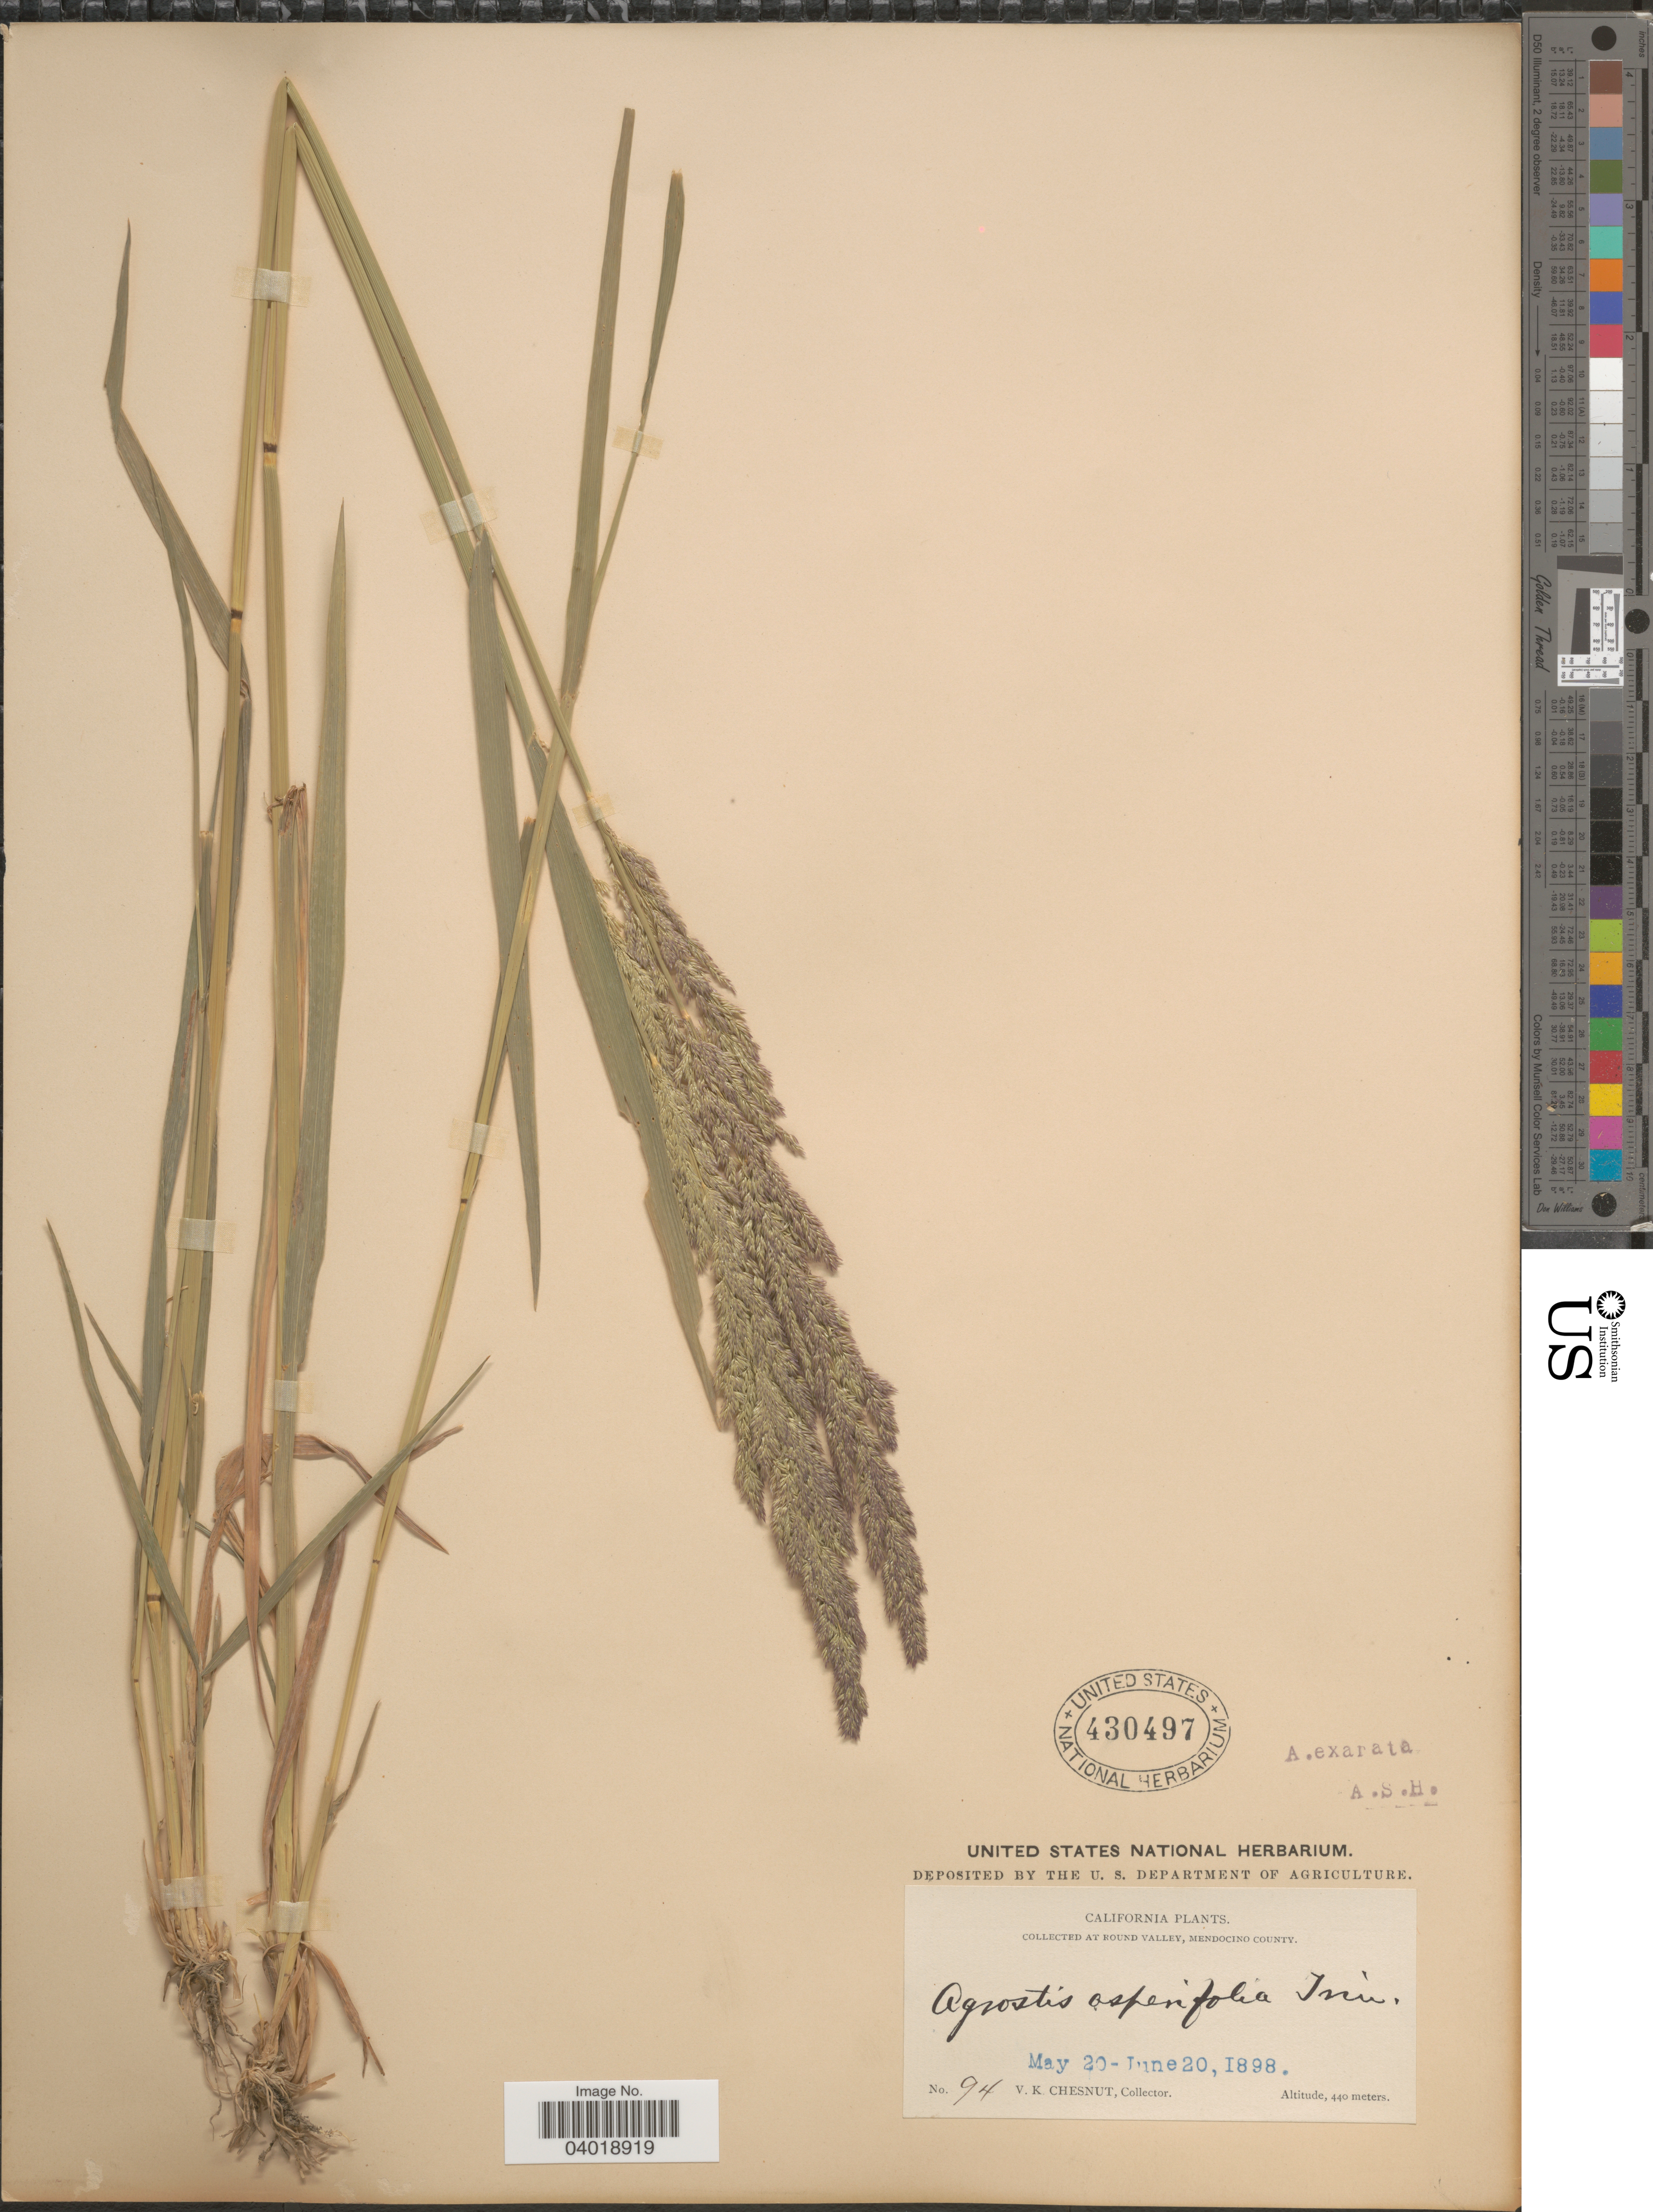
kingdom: Plantae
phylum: Tracheophyta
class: Liliopsida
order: Poales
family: Poaceae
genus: Agrostis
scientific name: Agrostis exarata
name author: Trin.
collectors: V. Chesnut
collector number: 94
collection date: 1898-05-20/1898-06-20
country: United States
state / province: California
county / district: Mendocino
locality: At Round Valley, Mendocino County.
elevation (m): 440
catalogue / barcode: US 430497